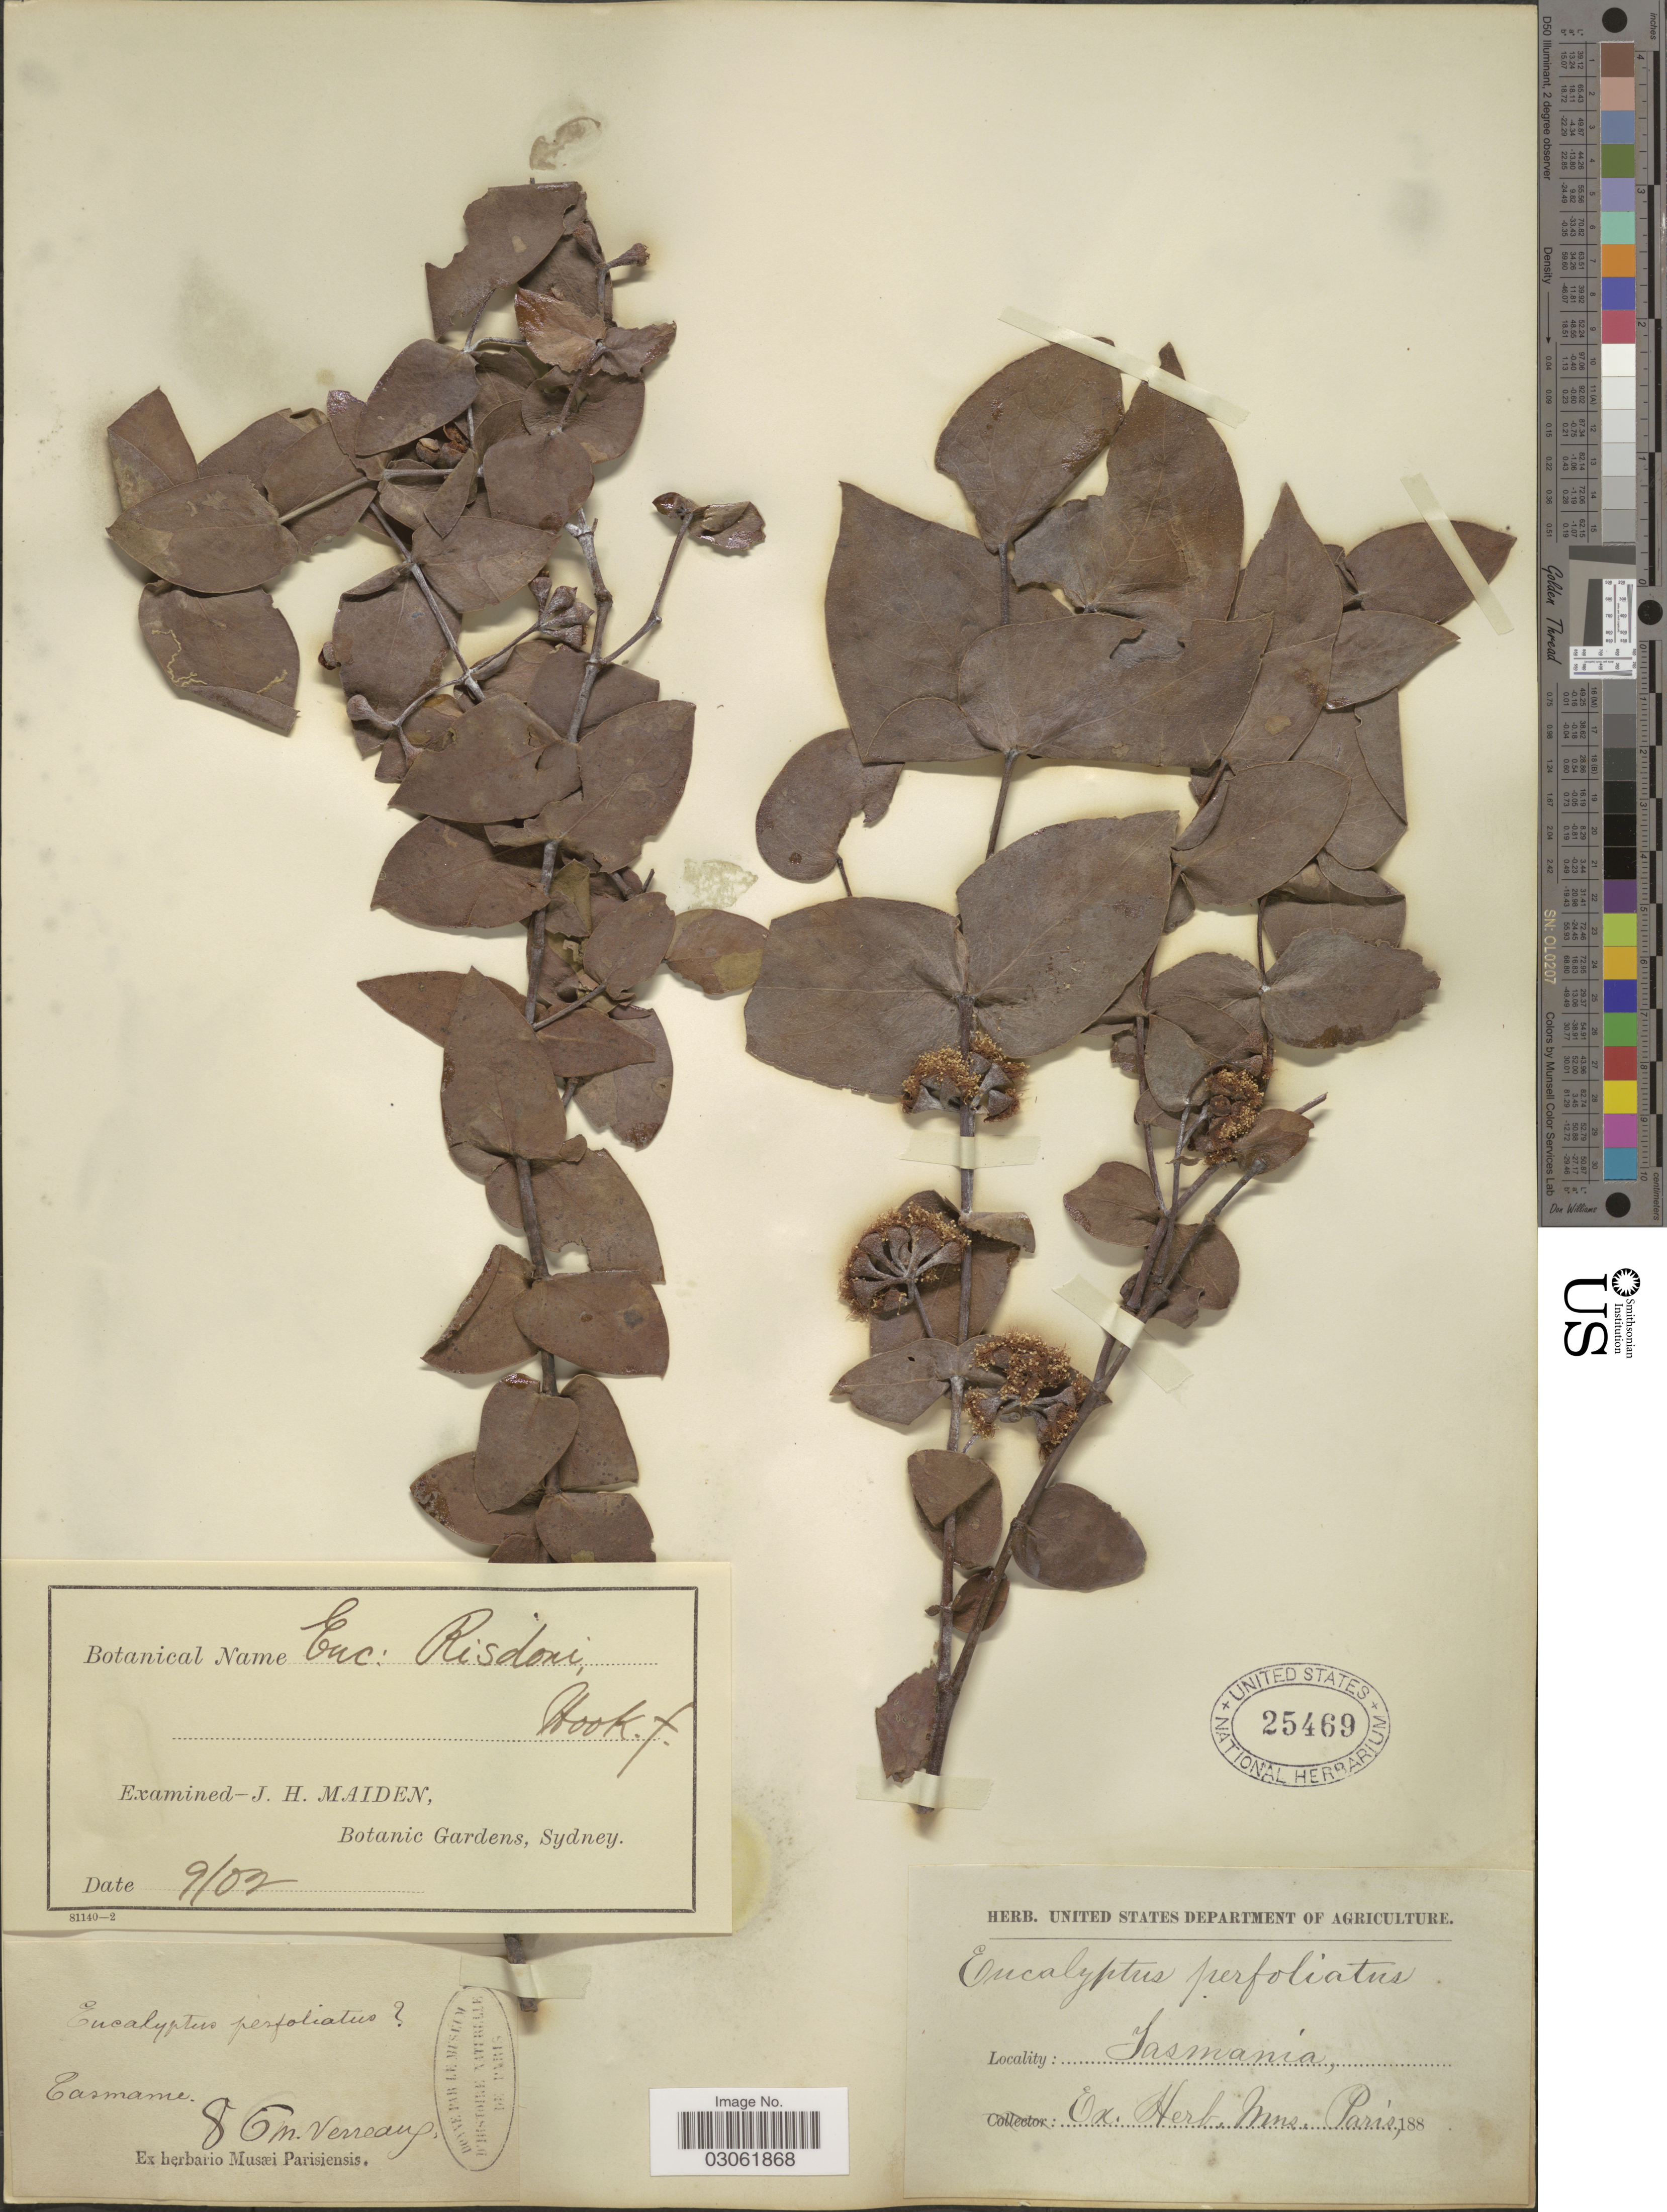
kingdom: Plantae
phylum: Tracheophyta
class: Magnoliopsida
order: Myrtales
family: Myrtaceae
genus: Eucalyptus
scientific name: Eucalyptus risdonii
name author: Hook. f.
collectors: M. Verreaux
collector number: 86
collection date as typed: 188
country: Australia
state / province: Tasmania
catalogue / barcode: US 25469